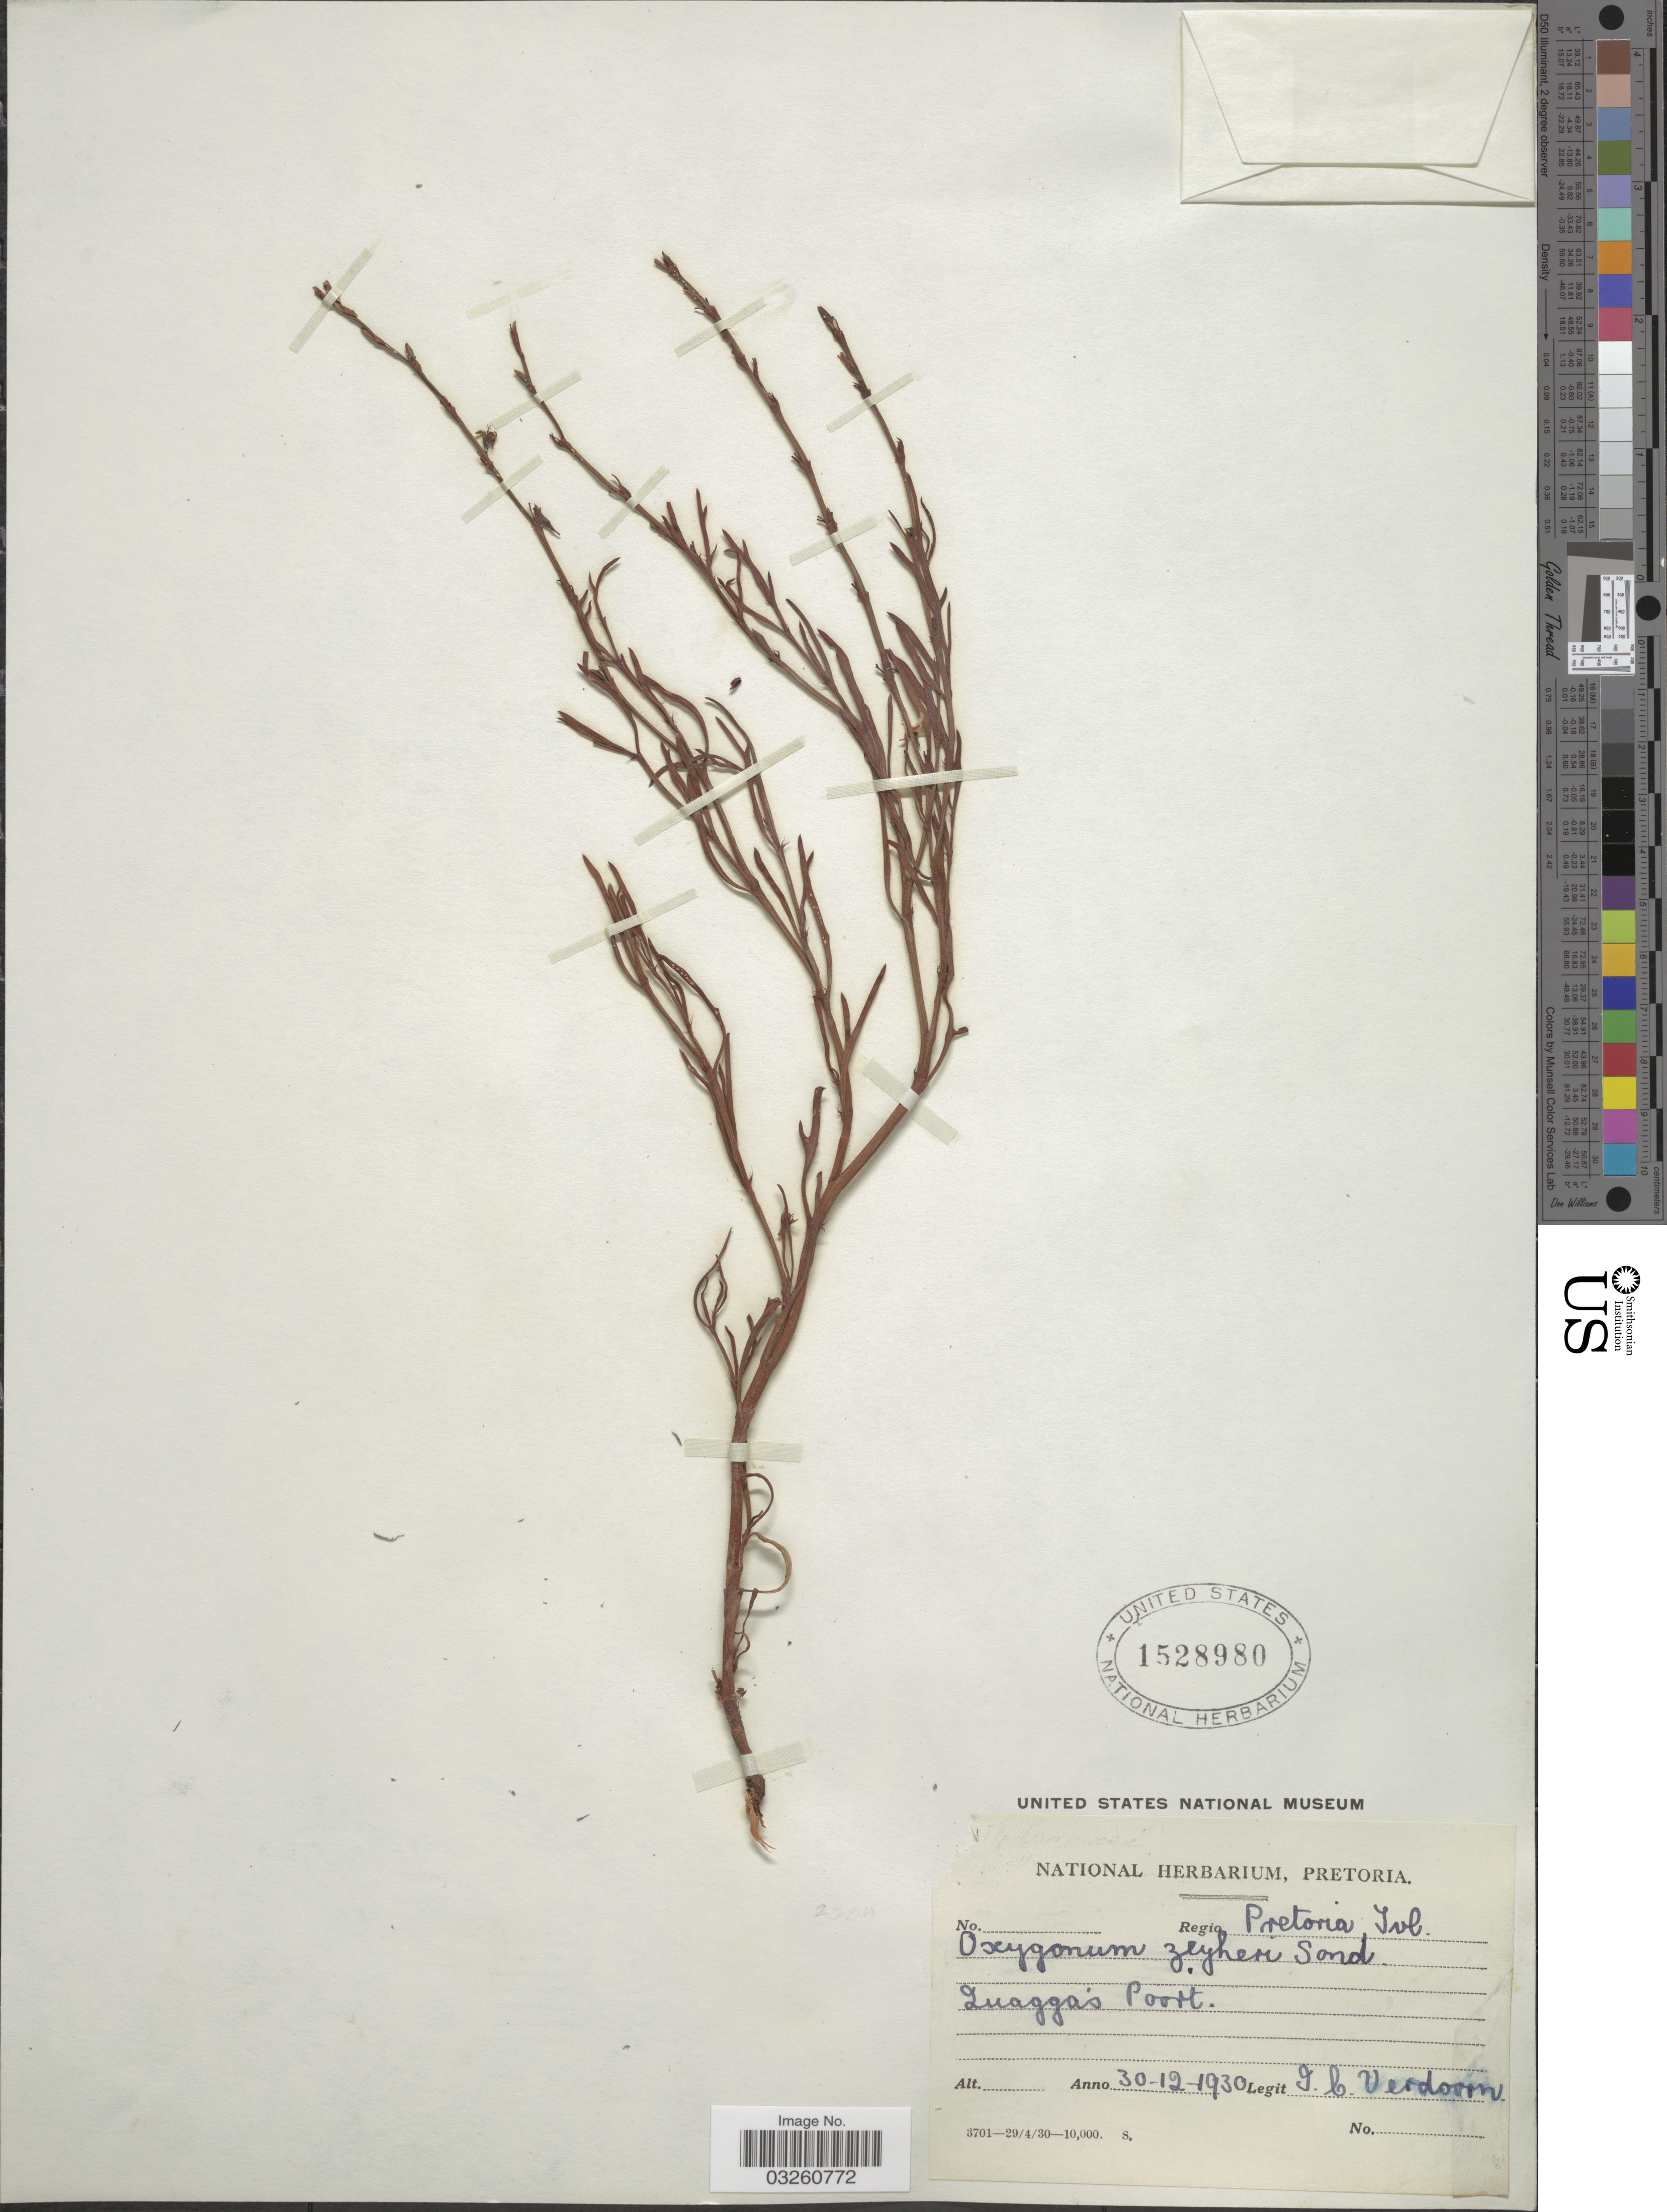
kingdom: Plantae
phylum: Tracheophyta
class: Magnoliopsida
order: Caryophyllales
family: Polygonaceae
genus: Oxygonum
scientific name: Oxygonum zeyheri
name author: Sond.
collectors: I. Verdoorn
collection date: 1930-12-30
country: South Africa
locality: Regio Pretoria, Tvl. Quagga's Poort.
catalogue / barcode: US 1528980